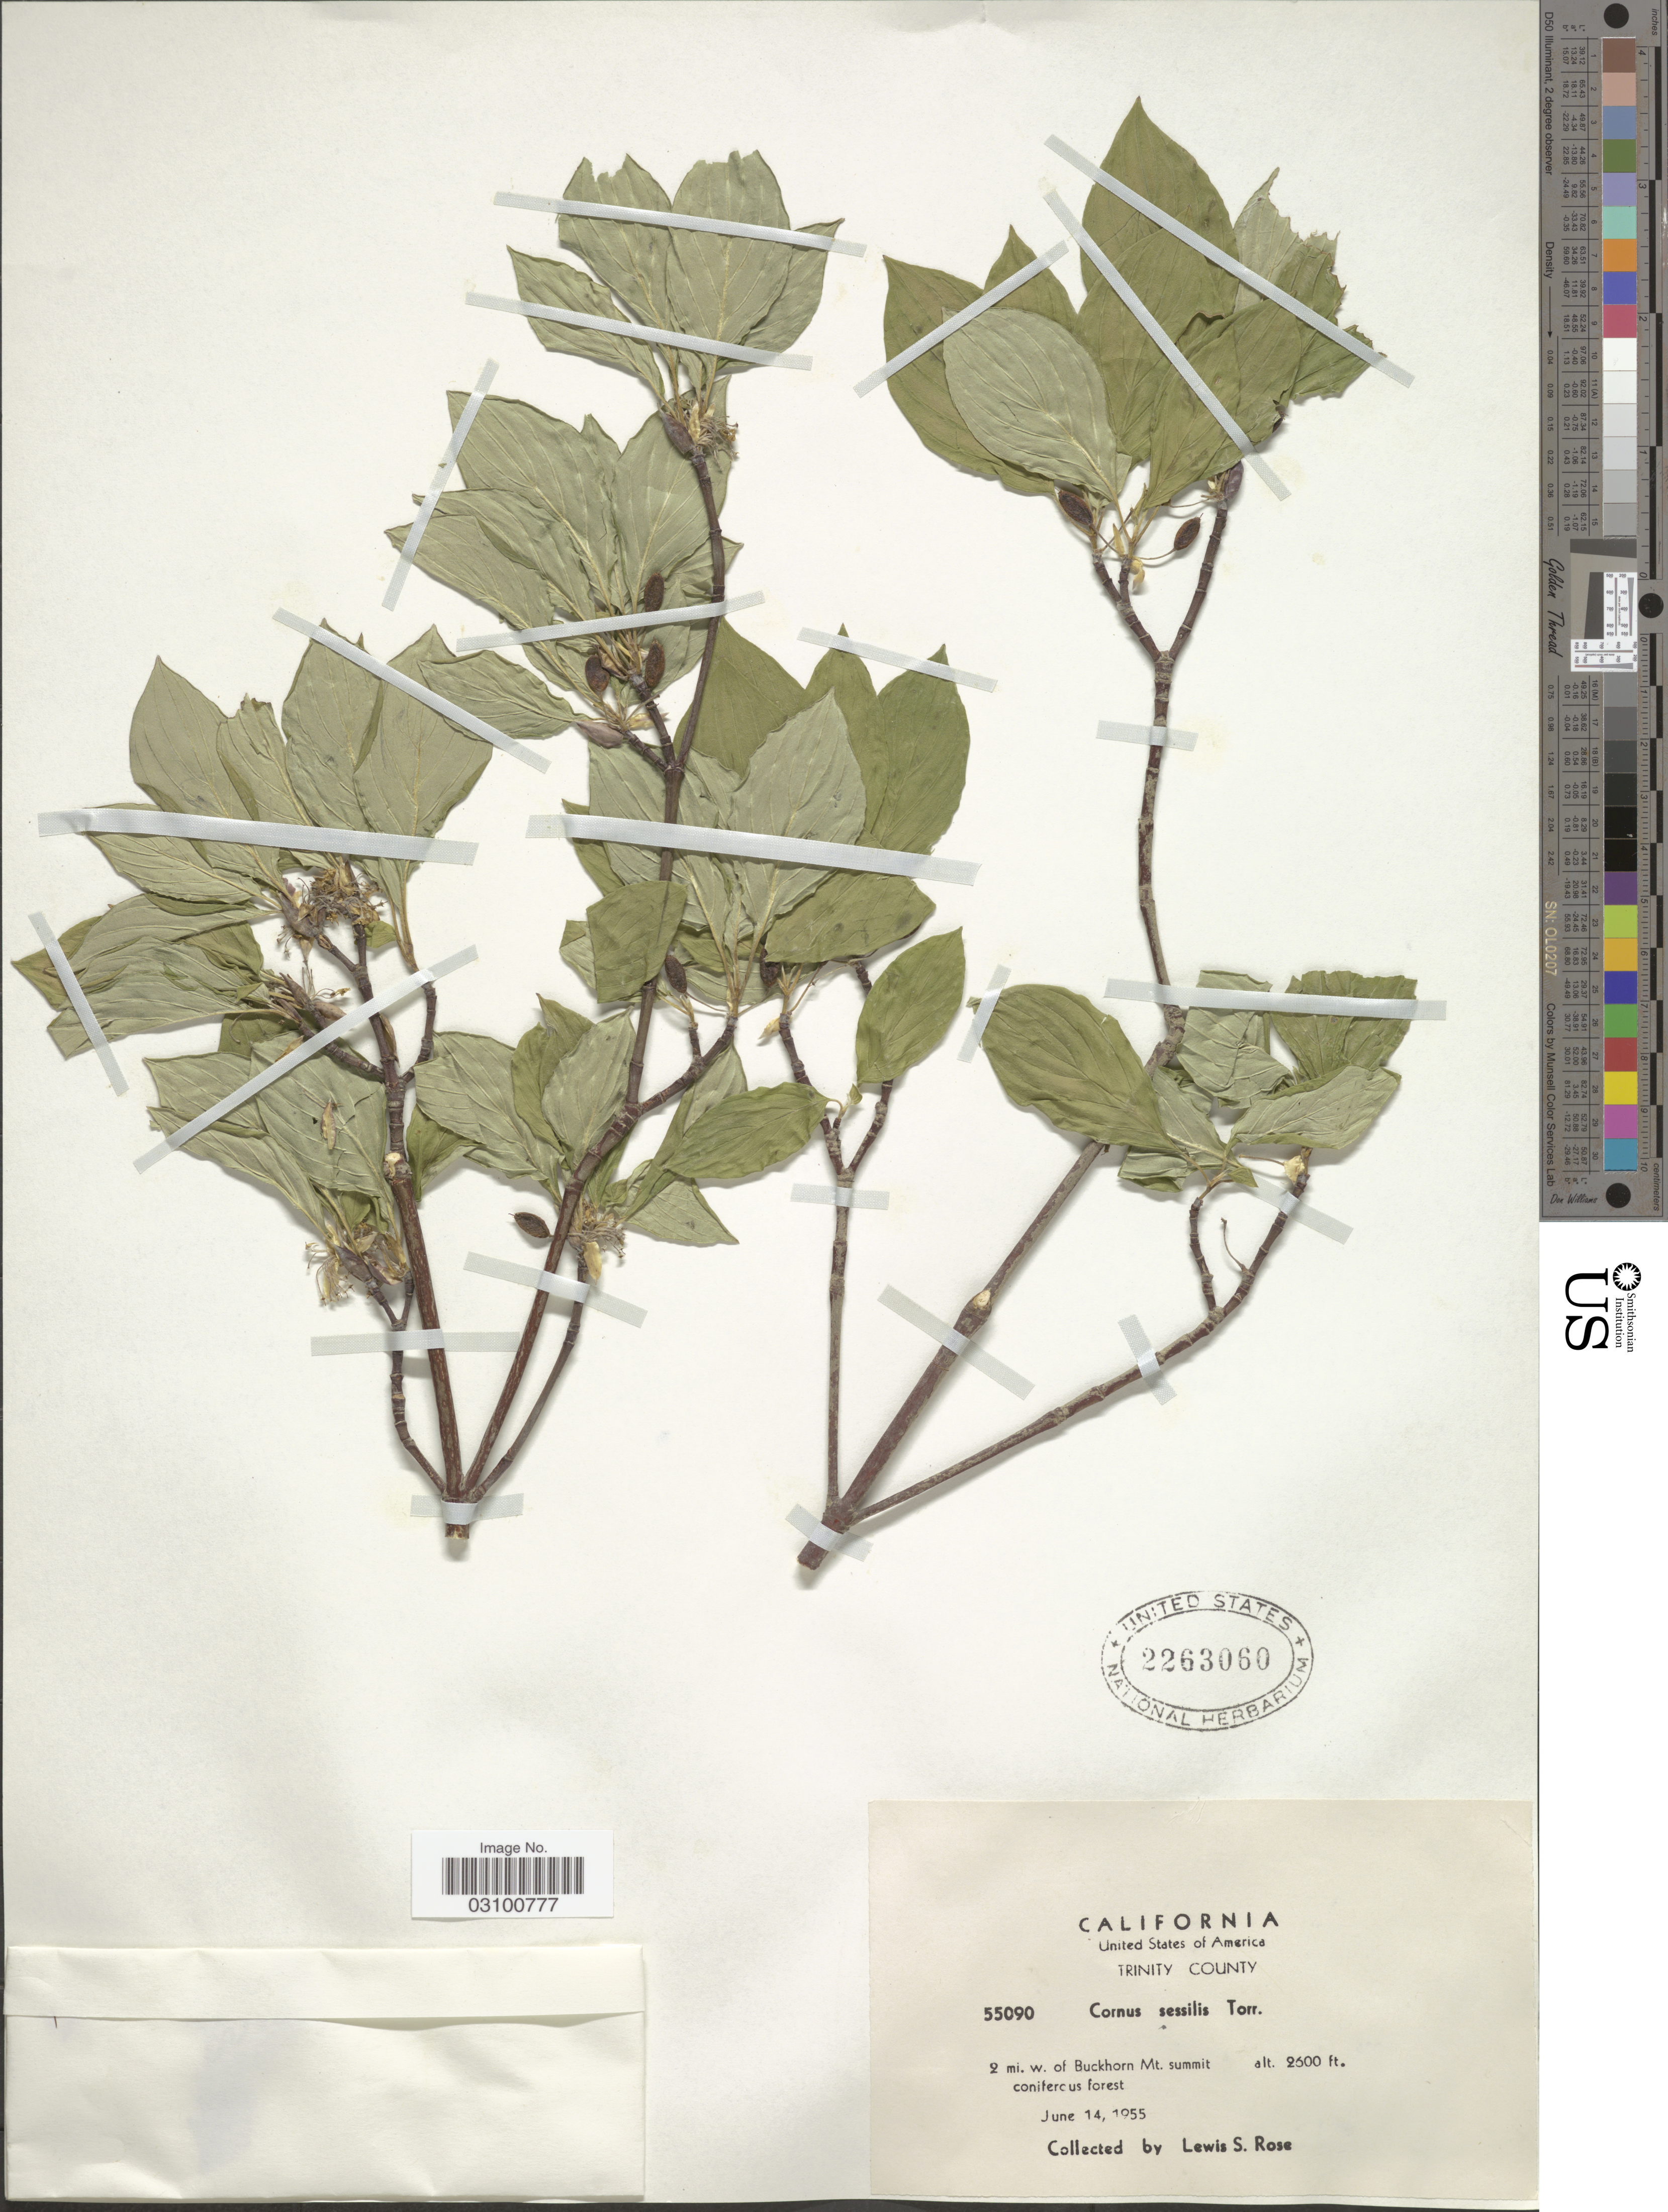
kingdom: Plantae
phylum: Tracheophyta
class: Magnoliopsida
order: Cornales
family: Cornaceae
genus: Cornus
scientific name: Cornus sessilis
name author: Torr. ex Durand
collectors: L. S. Rose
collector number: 55090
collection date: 1955-06-14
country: United States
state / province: California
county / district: Trinity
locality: Trinity County. 2 mi. w. of Buckhorn Mt. summit.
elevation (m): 792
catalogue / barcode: US 2263060